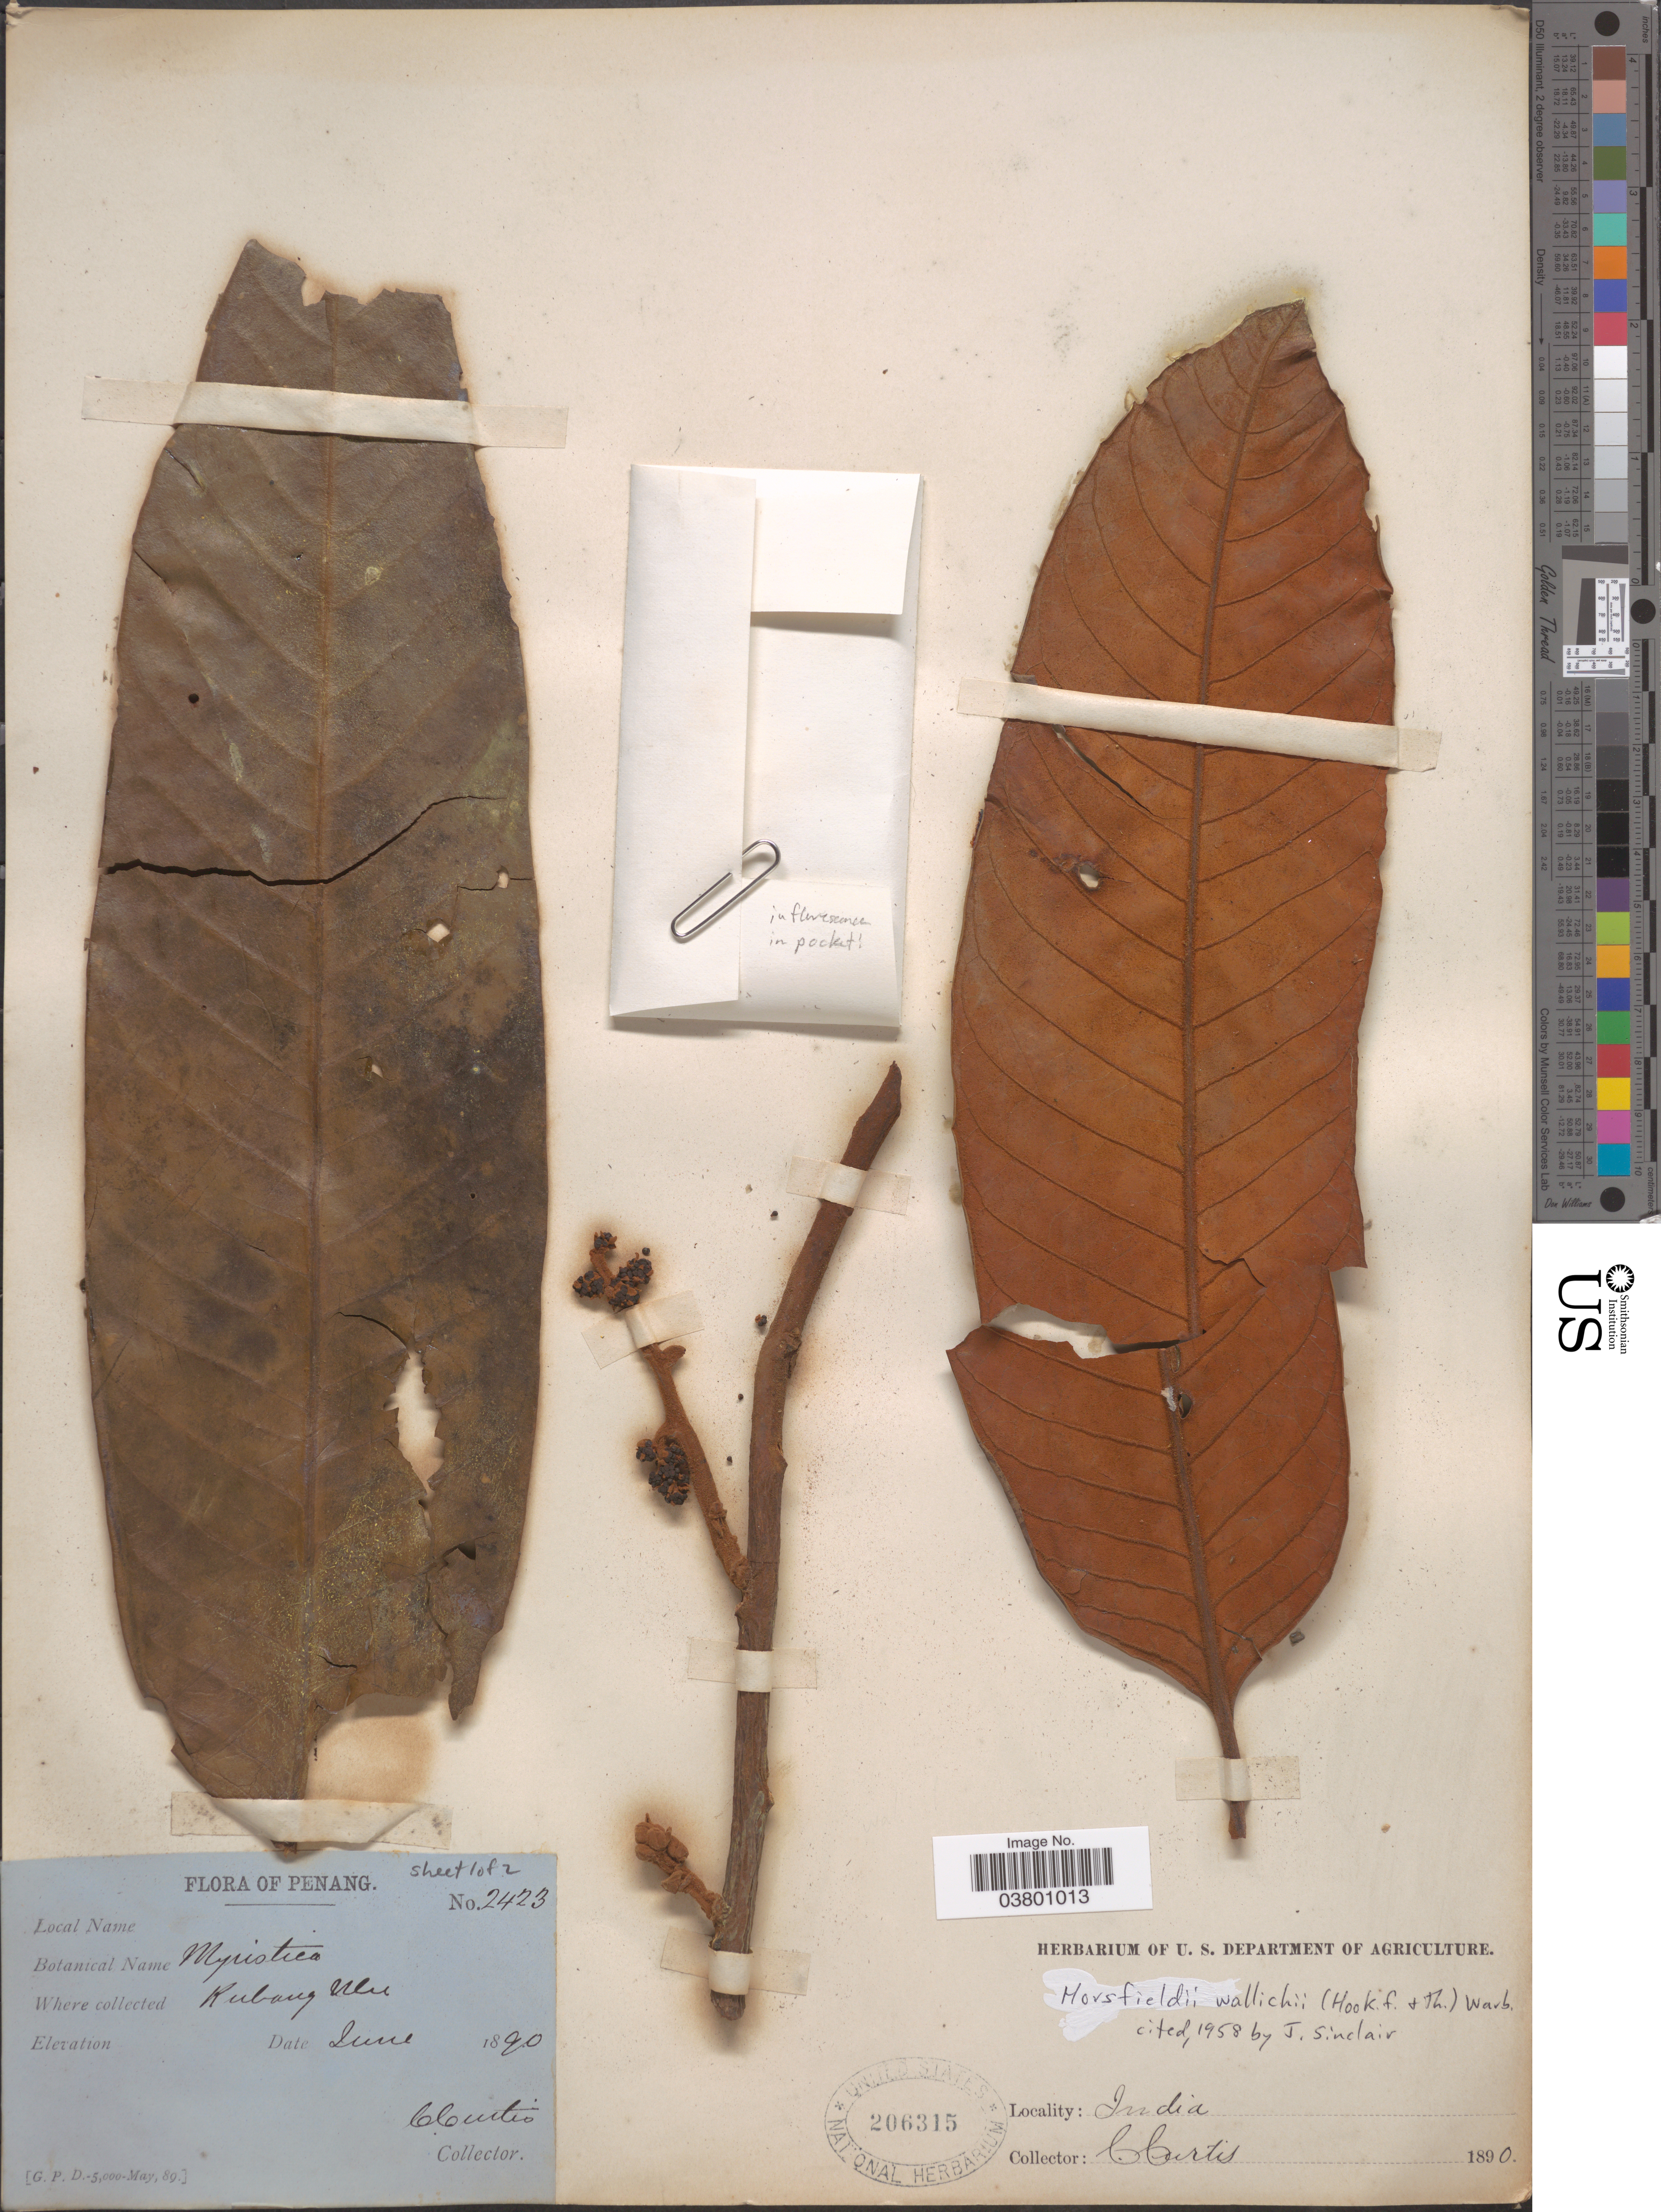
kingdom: Plantae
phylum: Tracheophyta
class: Magnoliopsida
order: Magnoliales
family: Myristicaceae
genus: Horsfieldia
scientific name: Horsfieldia wallichii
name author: Warb.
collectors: C. Curtis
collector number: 2423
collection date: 1890-06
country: Malaysia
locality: Penang. Rubang [interpreted] Mtn [interpreted].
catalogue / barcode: US 206315